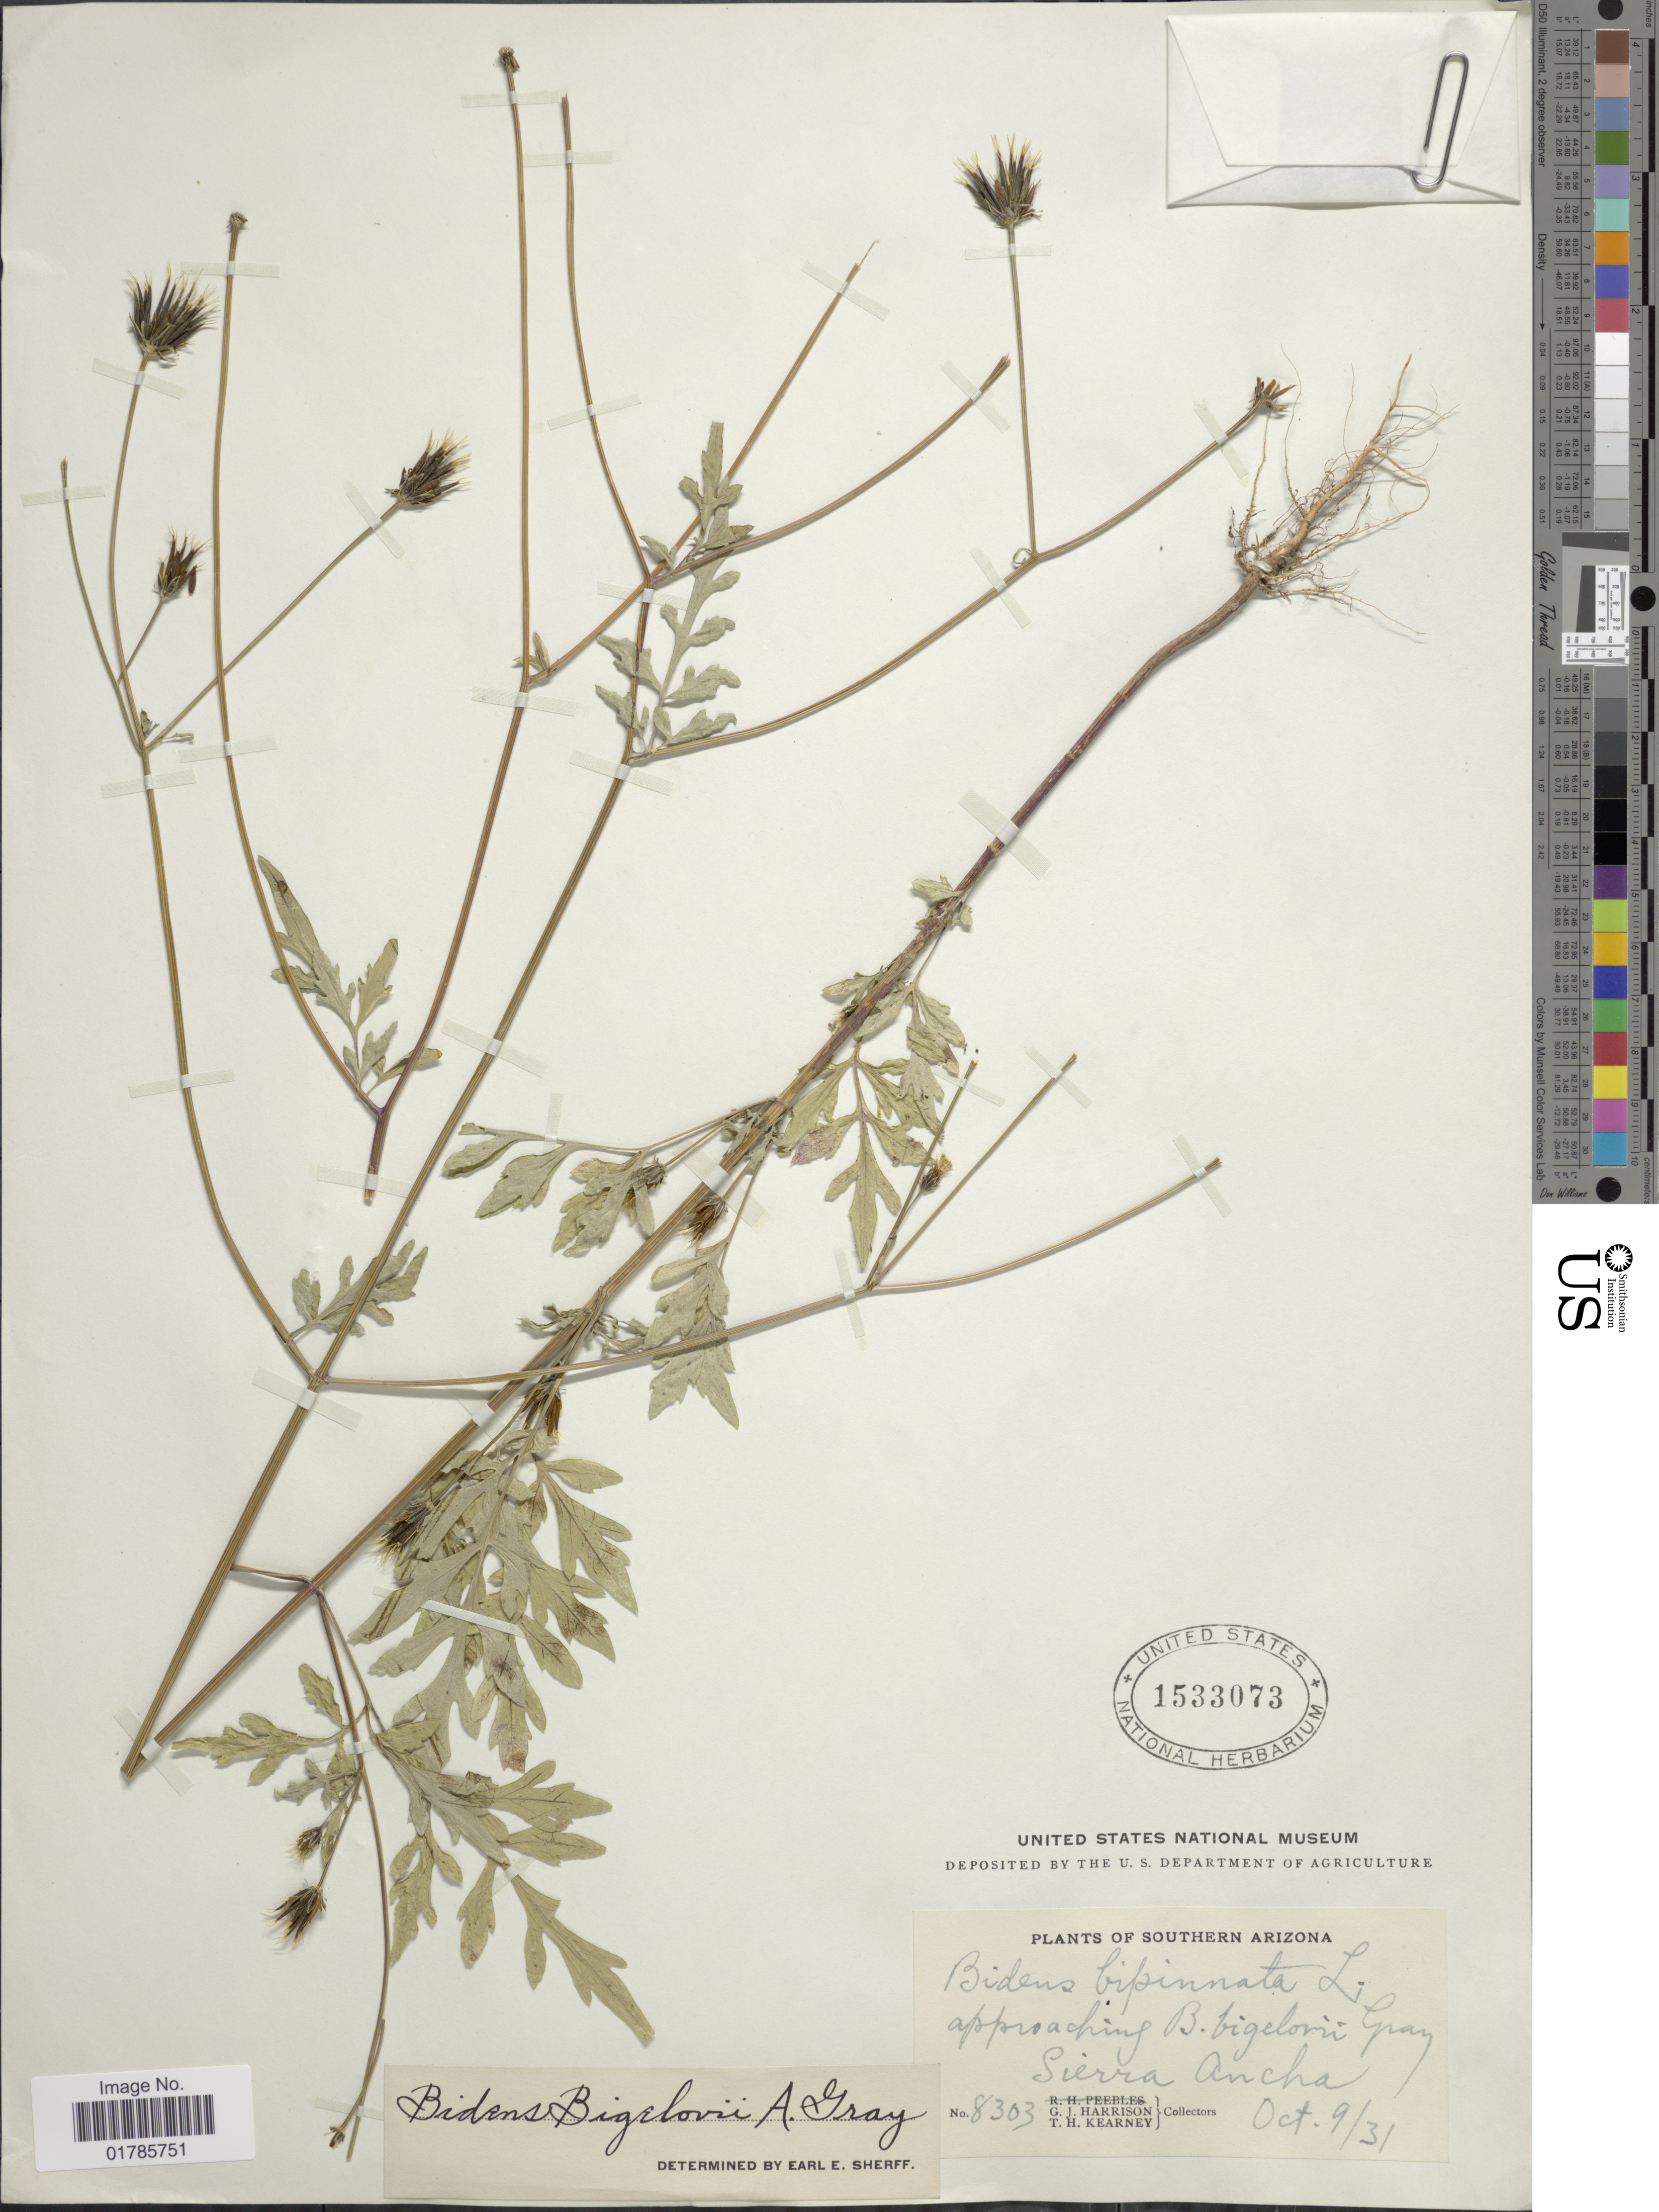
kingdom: Plantae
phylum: Tracheophyta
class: Magnoliopsida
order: Asterales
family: Asteraceae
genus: Bidens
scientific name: Bidens bigelovii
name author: A. Gray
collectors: G. J. Harrison & T. H. Kearney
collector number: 8303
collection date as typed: Transcribed d/m/y: 9/10/31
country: United States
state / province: Arizona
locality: Southern Arizona, Sierra Ancha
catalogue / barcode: US 1533073